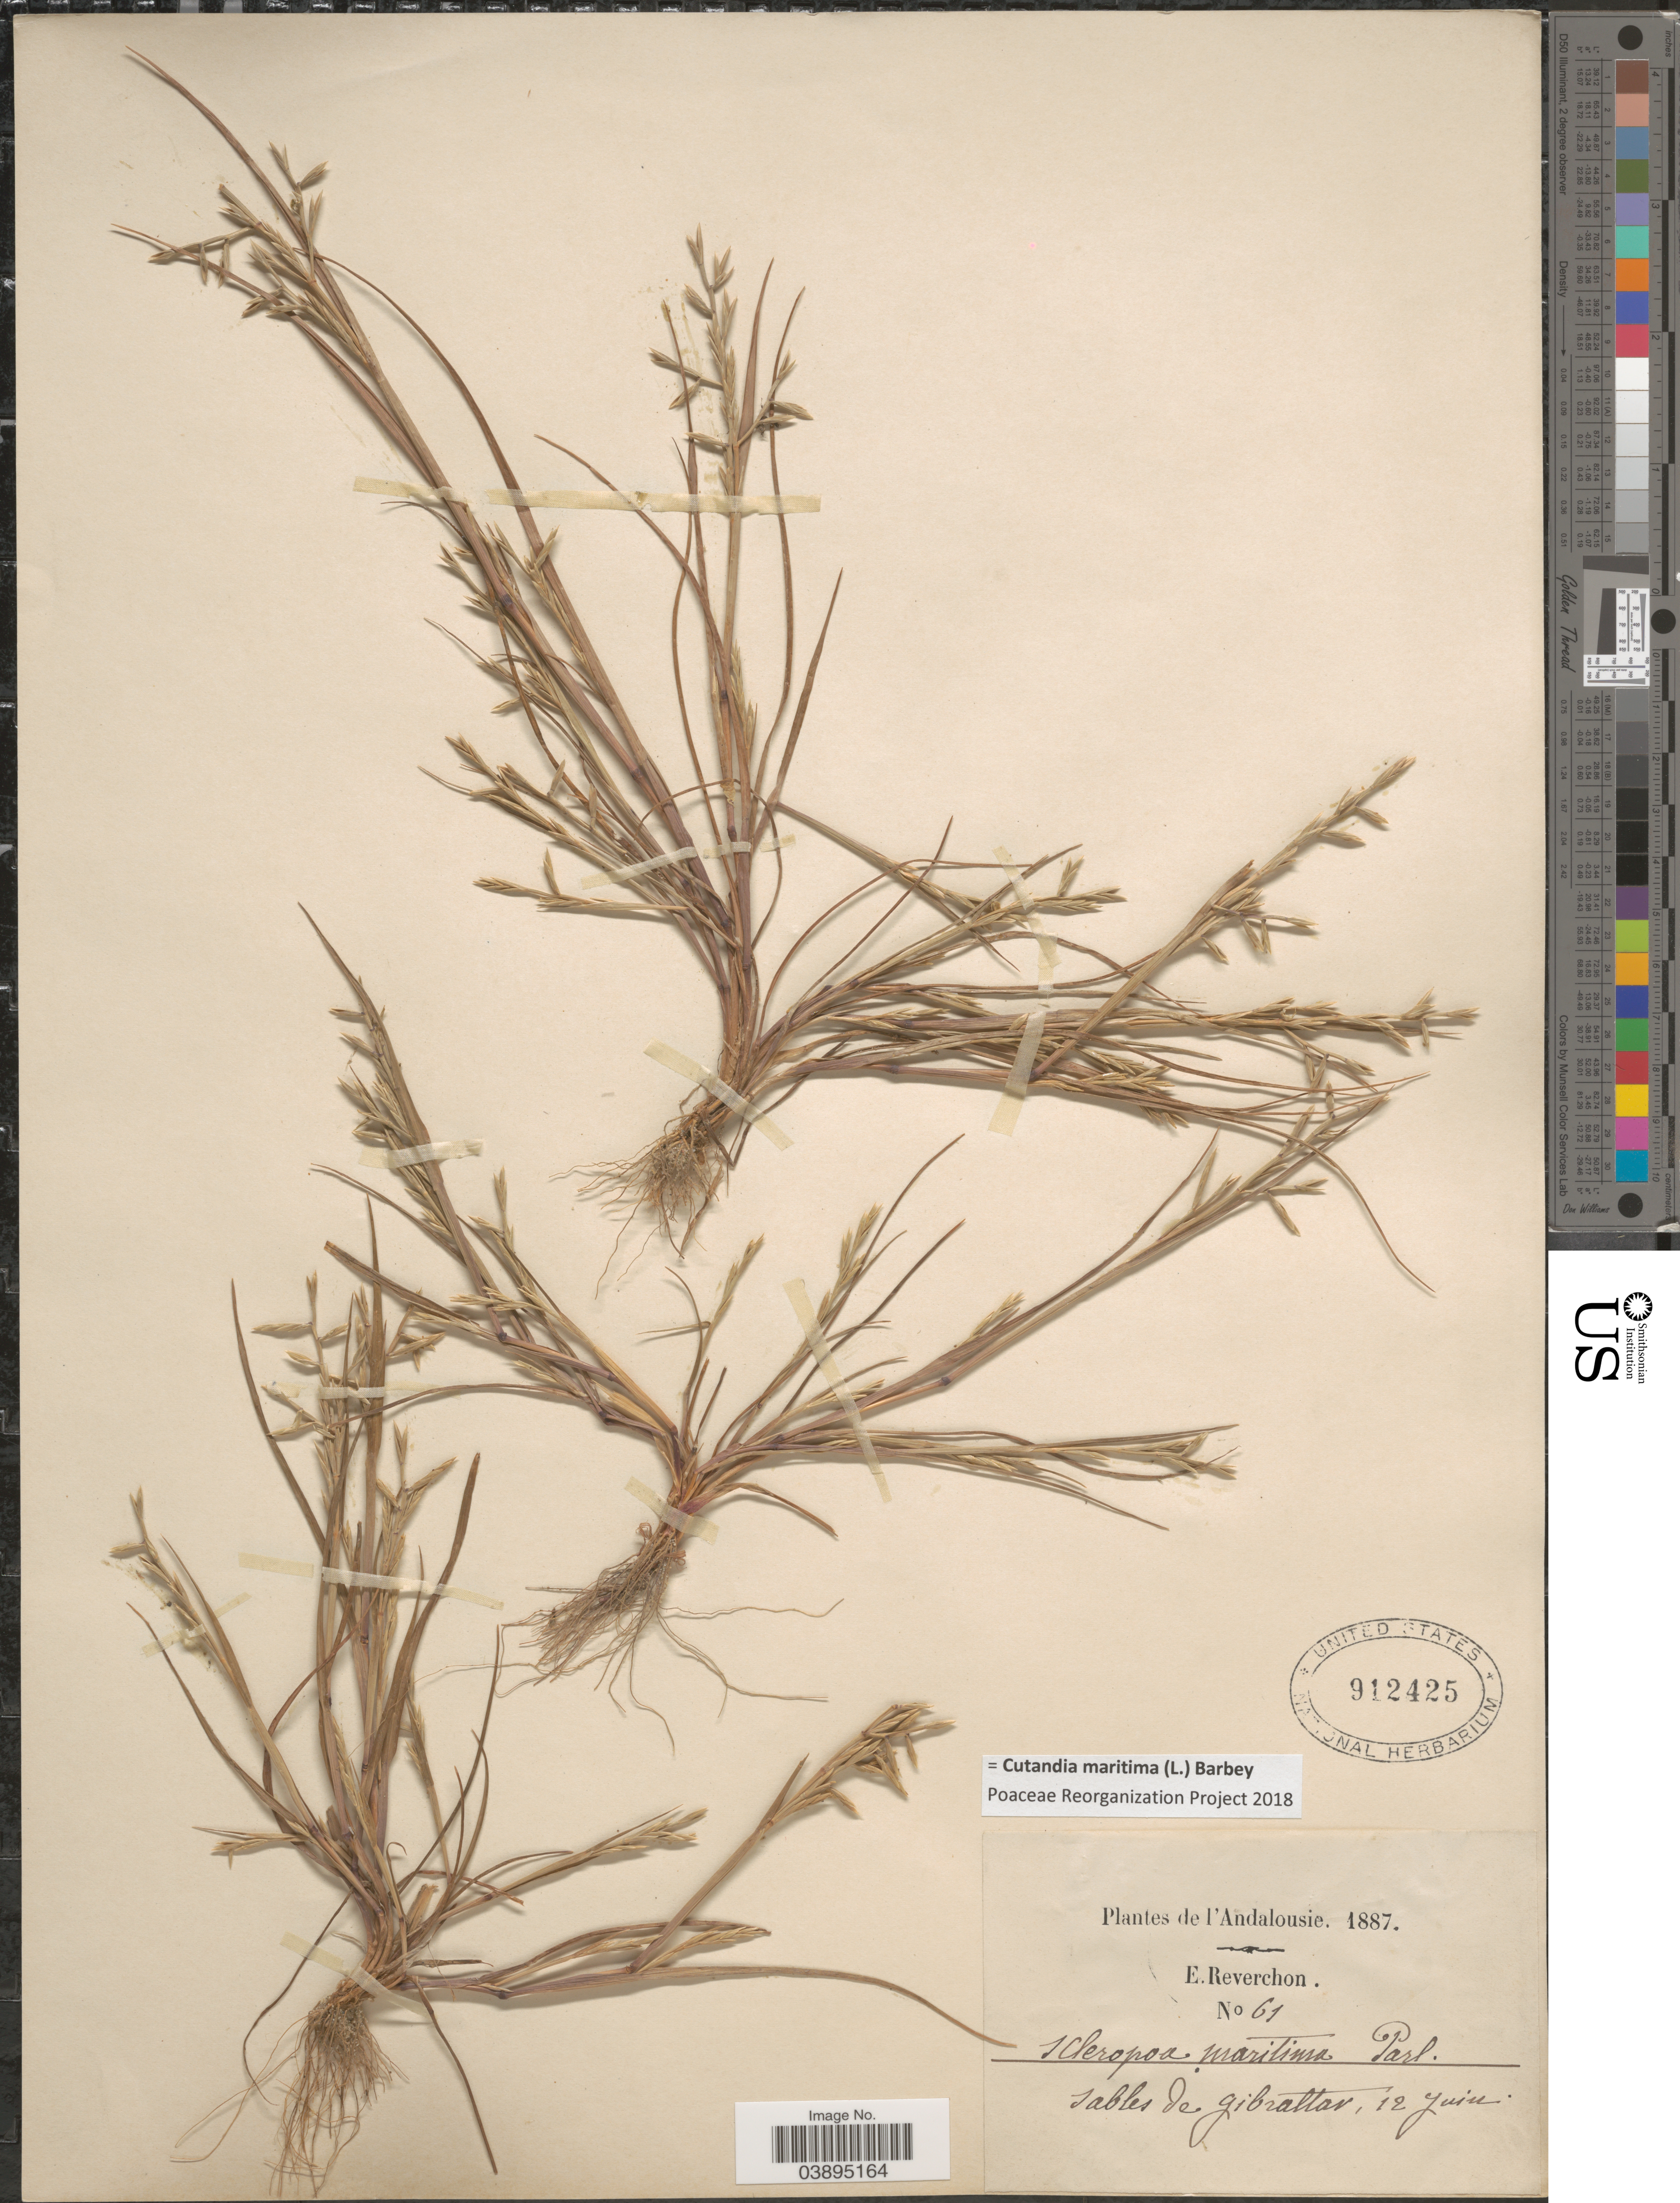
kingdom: Plantae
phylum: Tracheophyta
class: Liliopsida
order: Poales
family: Poaceae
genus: Cutandia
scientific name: Cutandia maritima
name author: (L.) Barbey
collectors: E. Reverchon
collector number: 61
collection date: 1887-06-12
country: Spain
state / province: Andalucía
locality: L'Andalousie. Sables de Gibraltar.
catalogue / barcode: US 912425